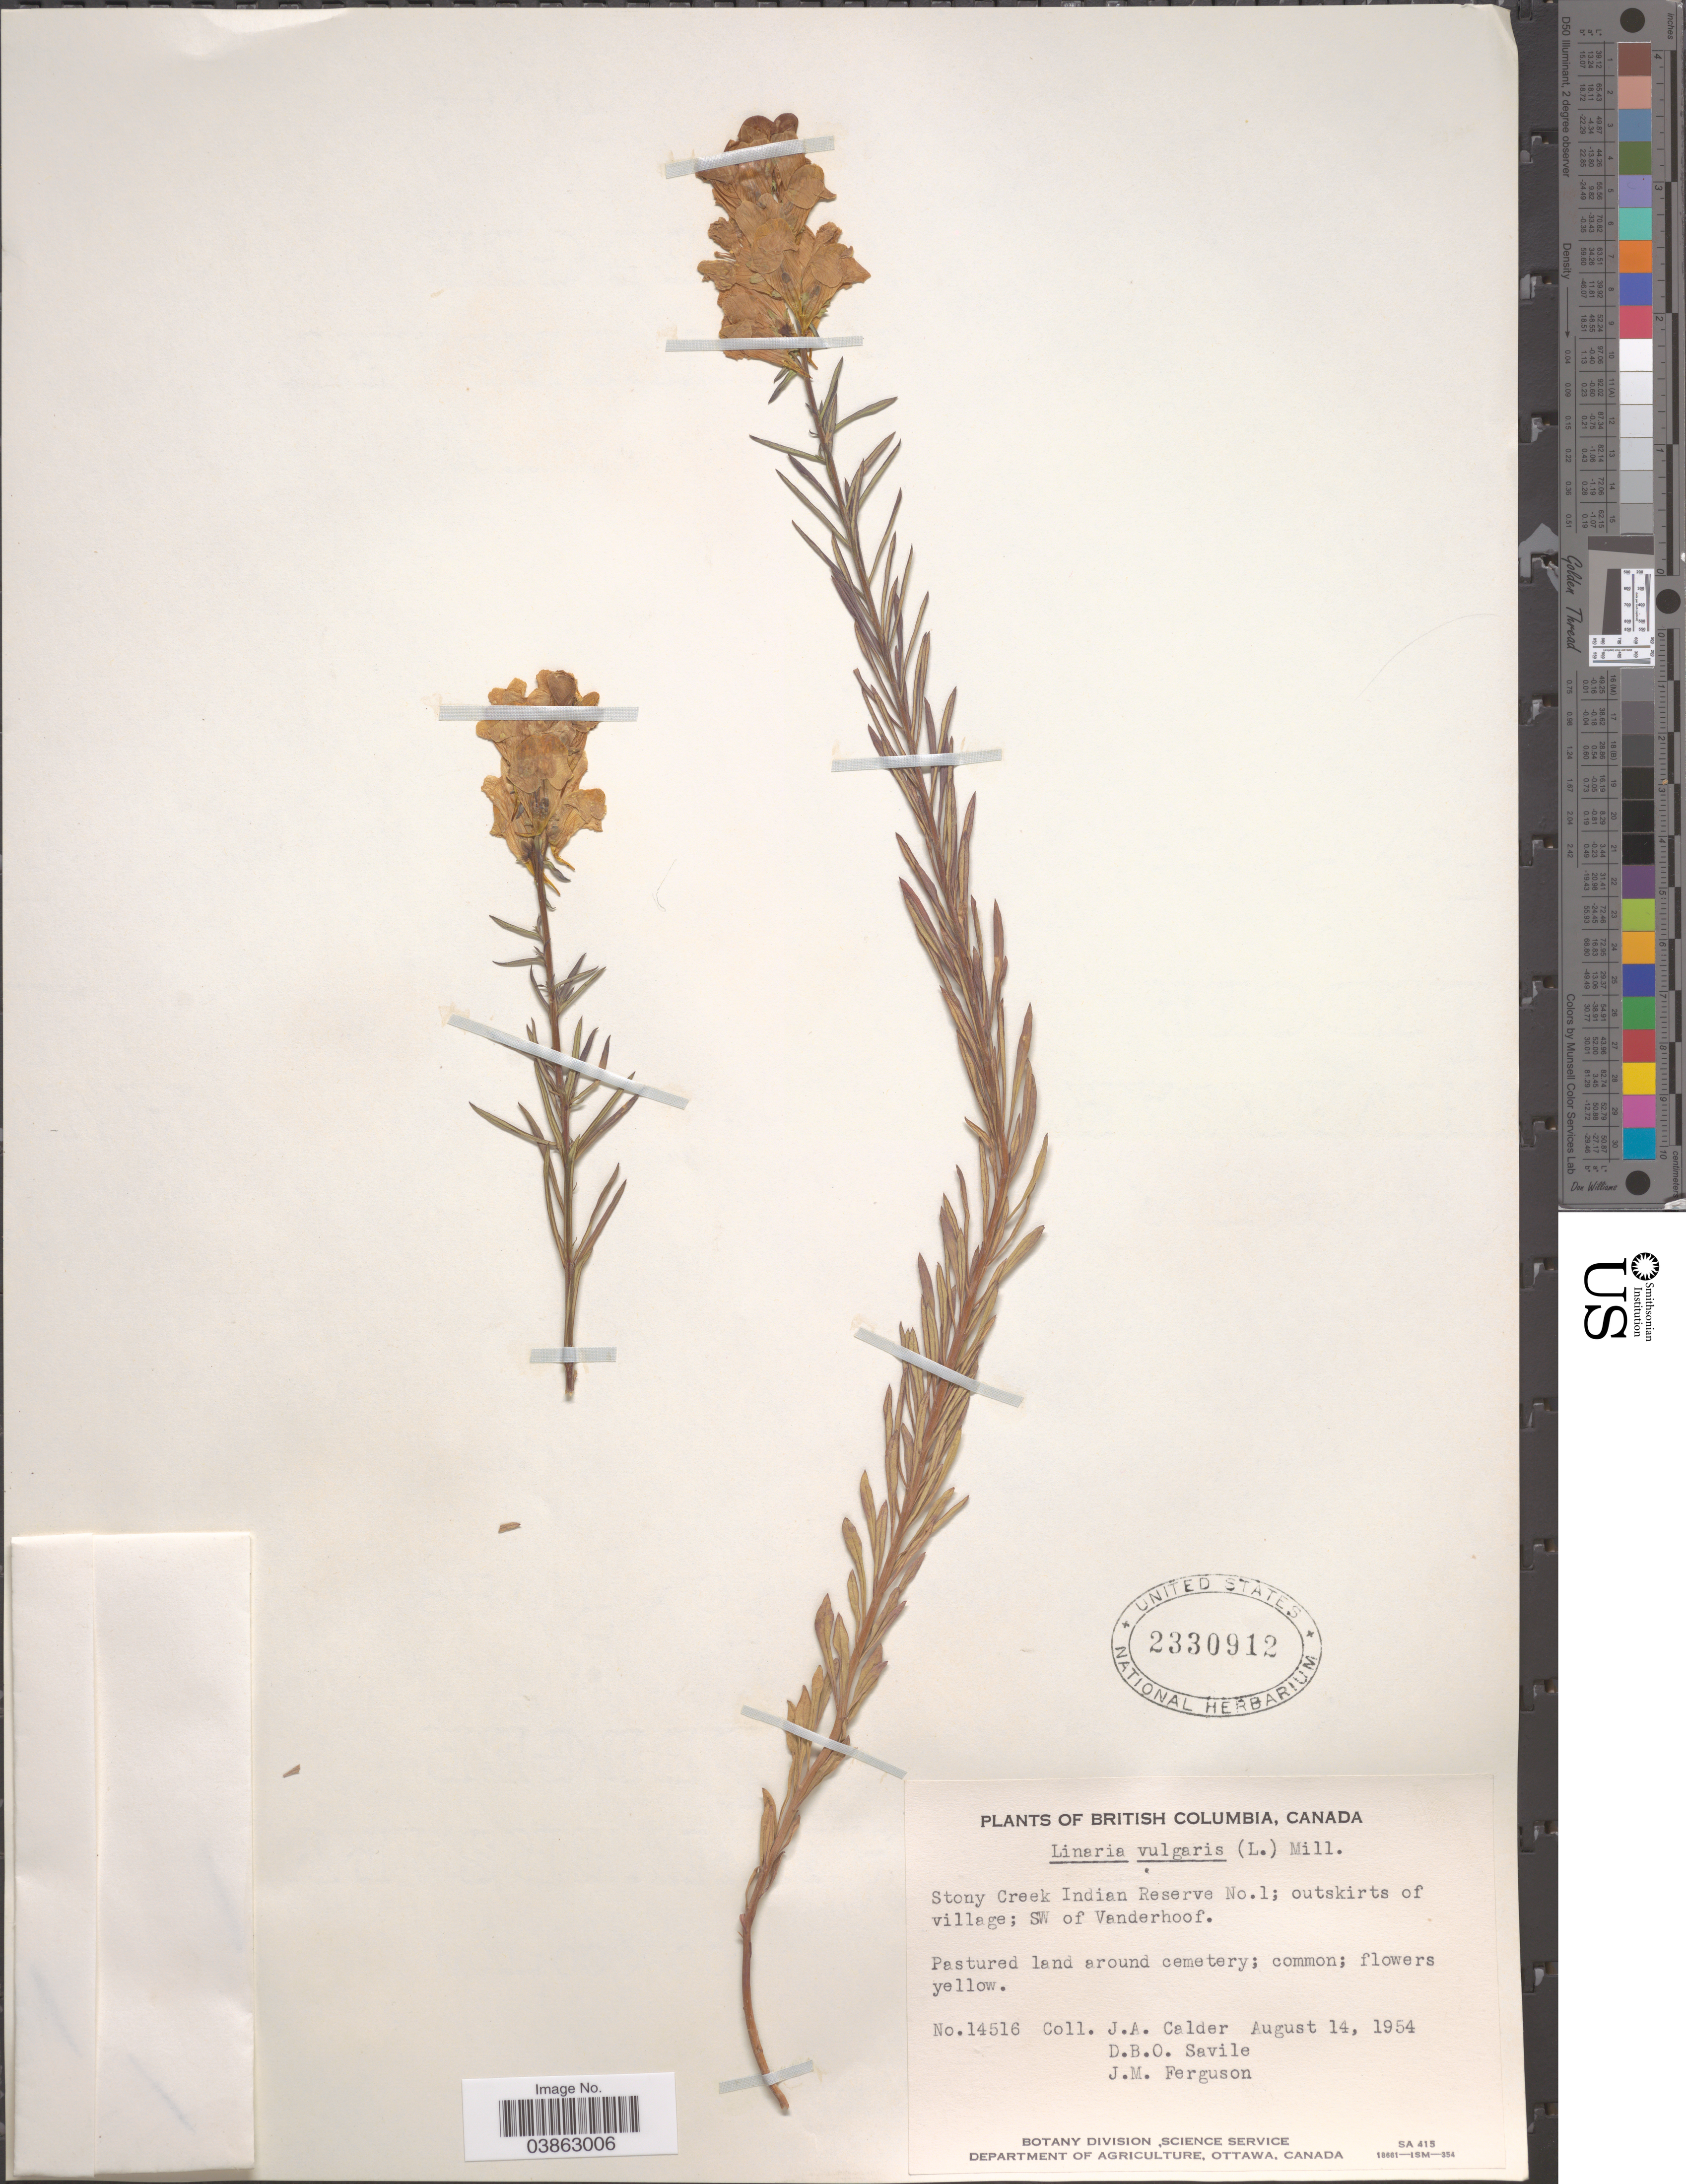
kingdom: Plantae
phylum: Tracheophyta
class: Magnoliopsida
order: Lamiales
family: Plantaginaceae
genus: Linaria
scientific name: Linaria vulgaris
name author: Mill.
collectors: J. A. Calder, D. Savile & J. M. Ferguson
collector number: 14516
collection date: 1954-08-14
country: Canada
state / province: British Columbia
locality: Stony Creek Indian Reserve No.1; SW of Vanderhoof.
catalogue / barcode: US 2330912